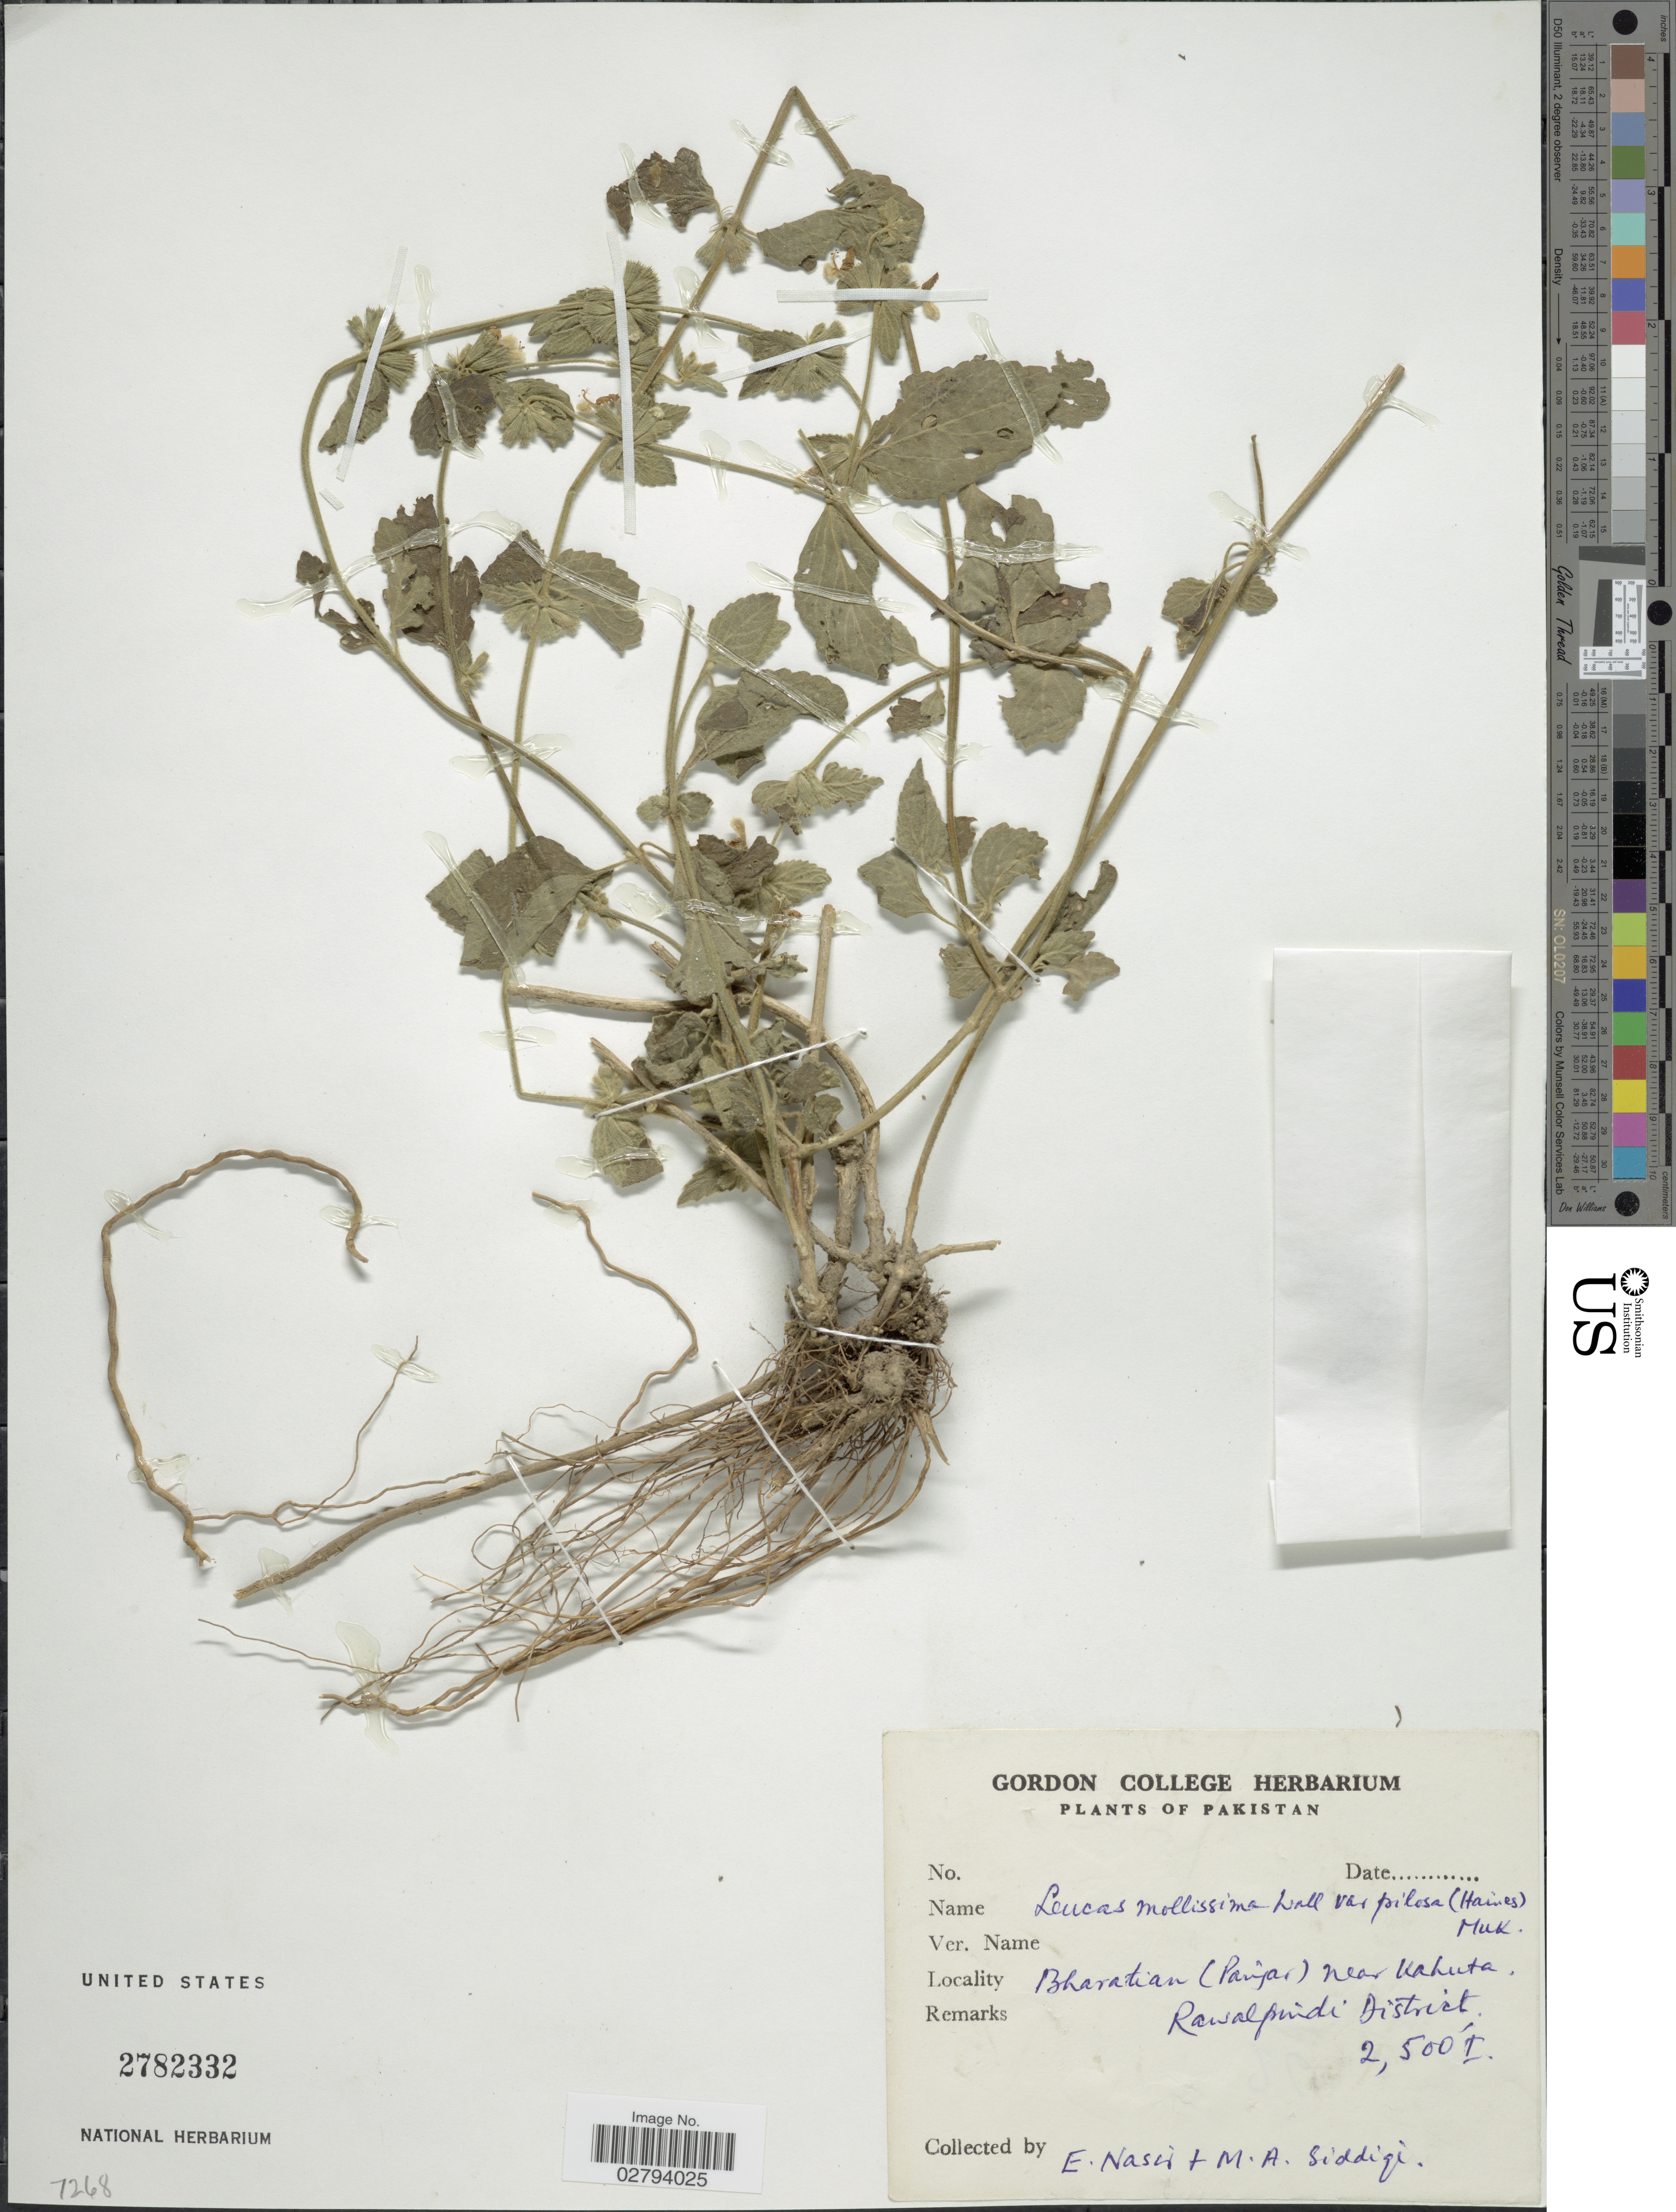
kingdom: Plantae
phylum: Tracheophyta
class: Magnoliopsida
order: Lamiales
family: Lamiaceae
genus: Leucas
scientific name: Leucas mollissima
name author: Gürke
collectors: E. Nasir & M. Siddiqi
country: Pakistan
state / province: Punjab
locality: Bharatian (Panjar) near Kahuta, Rawalpindi District.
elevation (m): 762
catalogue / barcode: US 2782332